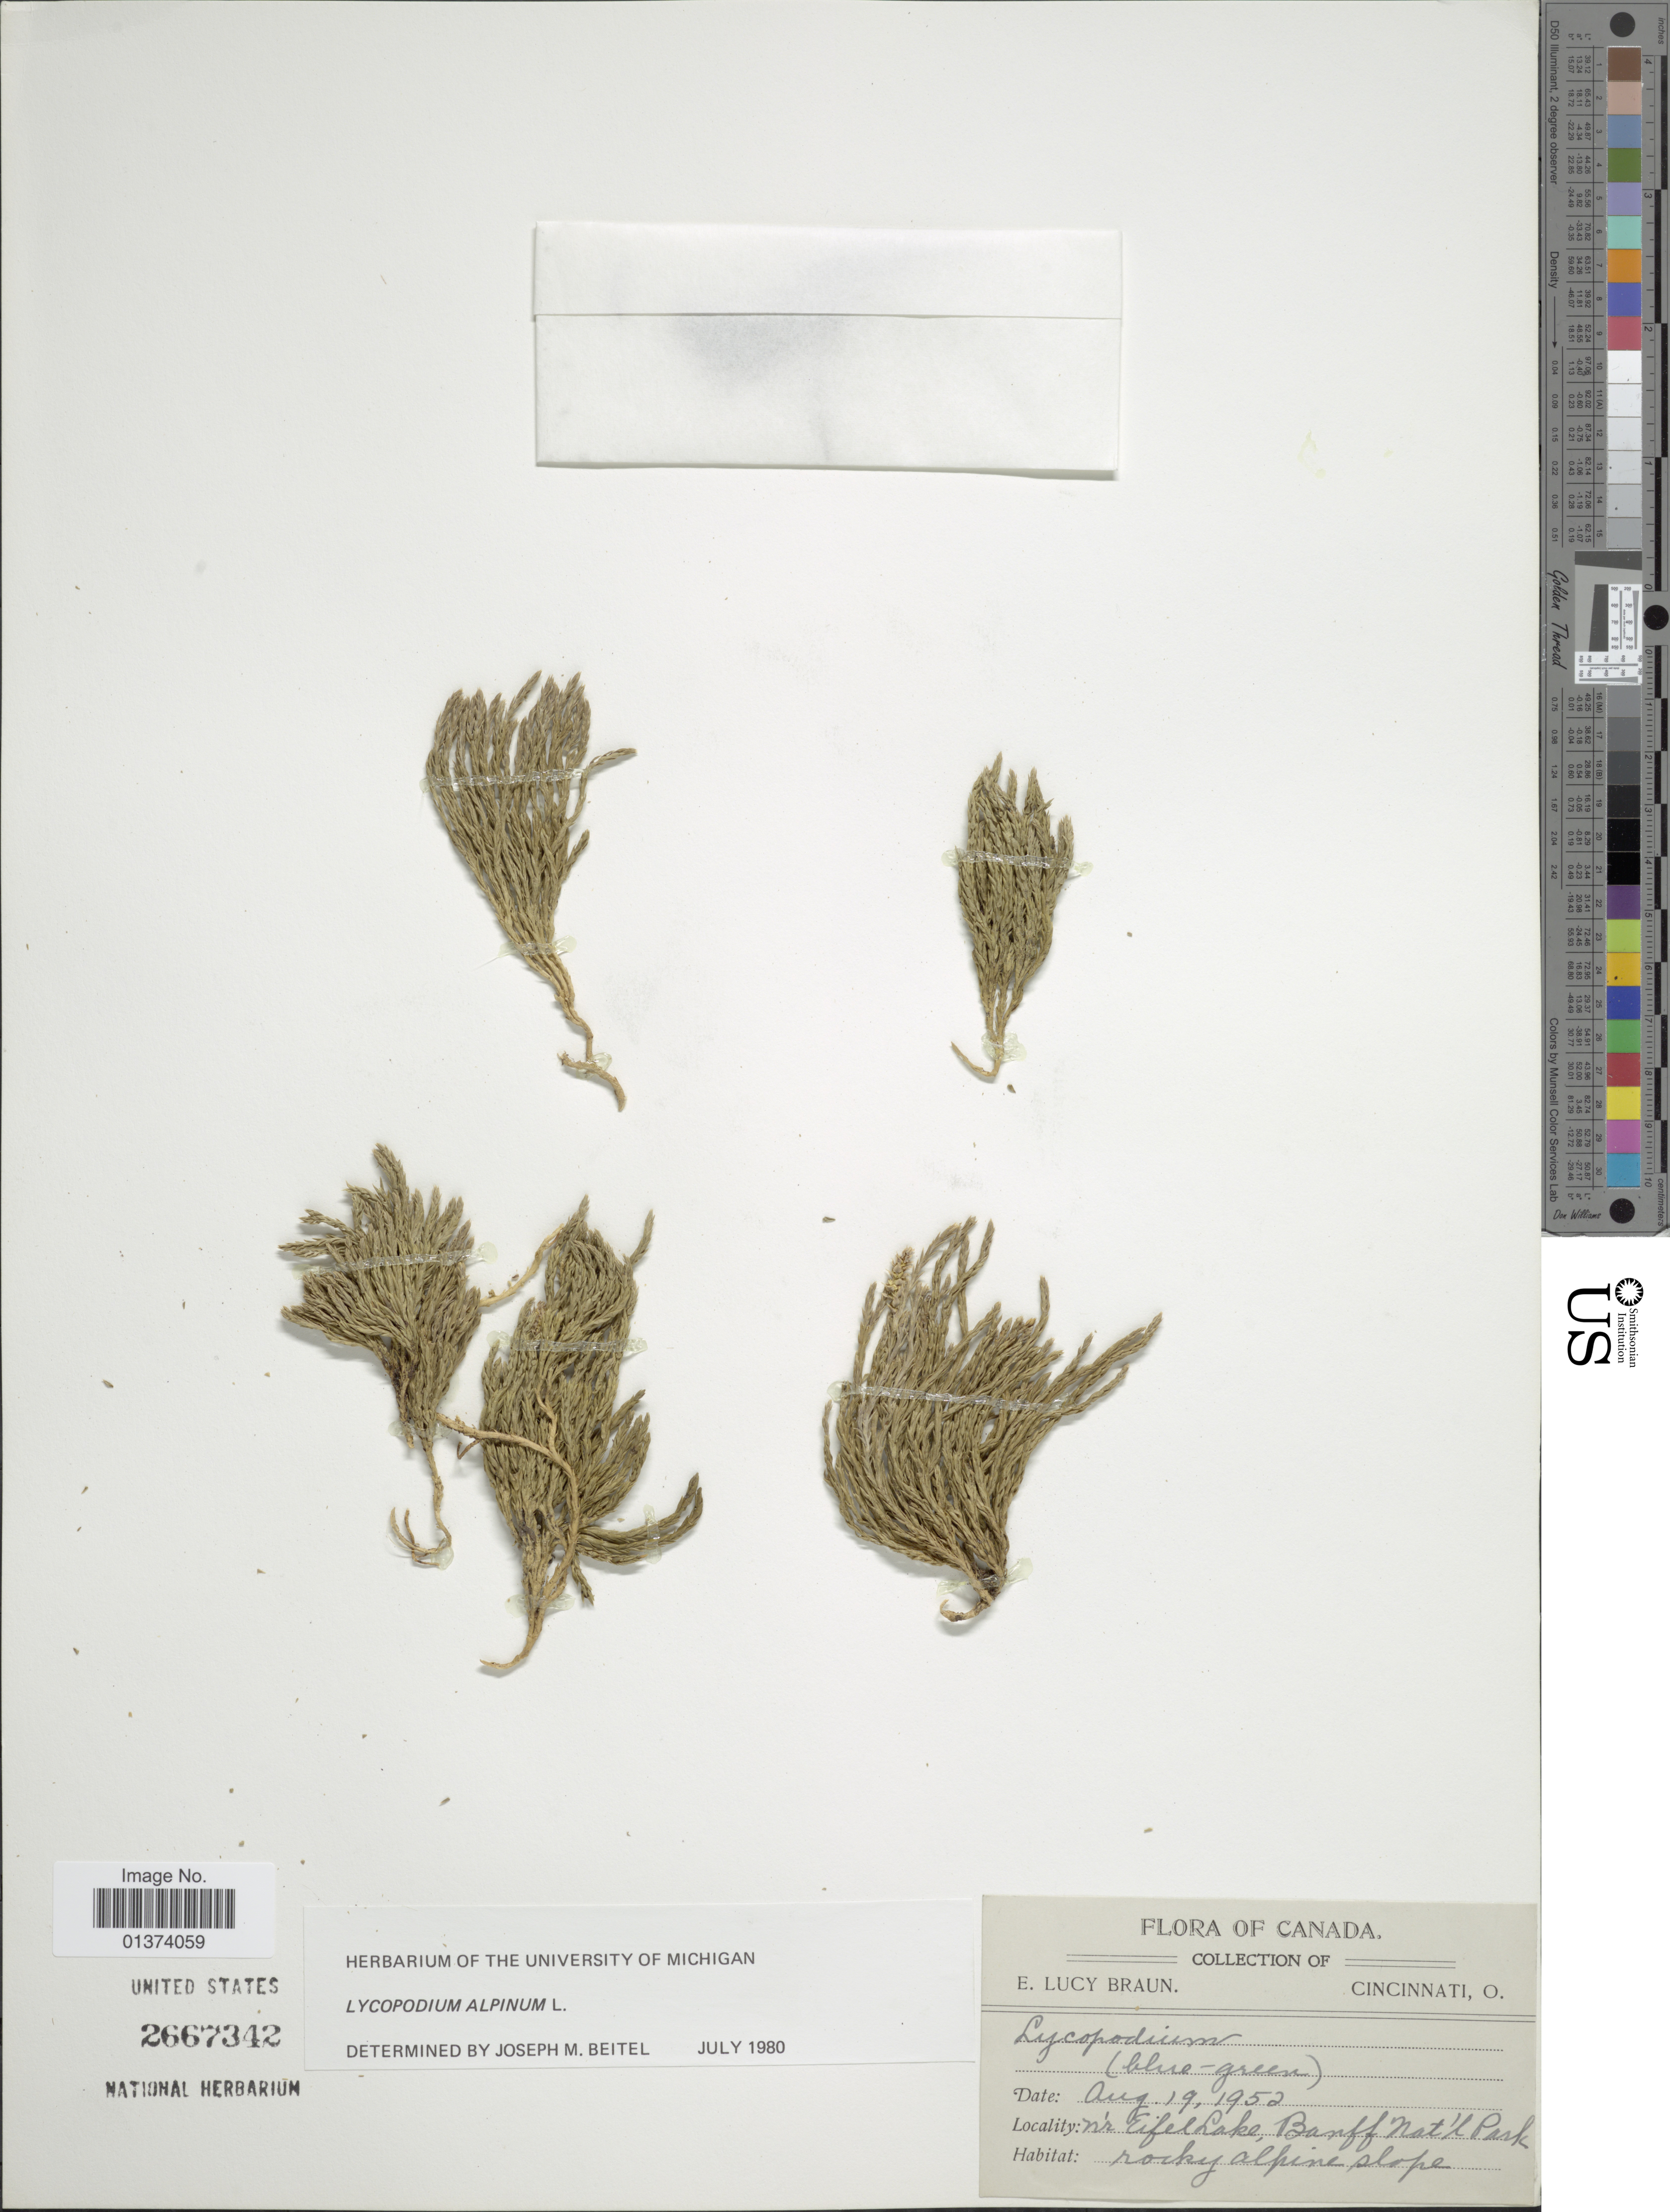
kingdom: Plantae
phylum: Tracheophyta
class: Lycopodiopsida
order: Lycopodiales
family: Lycopodiaceae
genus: Diphasiastrum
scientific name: Diphasiastrum alpinum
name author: (L.) Holub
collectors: E. L. Braun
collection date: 1952-08-19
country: Canada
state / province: Alberta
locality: Cincinnati, O. nr Eifel Lake, Banff Nat'l Park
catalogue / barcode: US 2667342